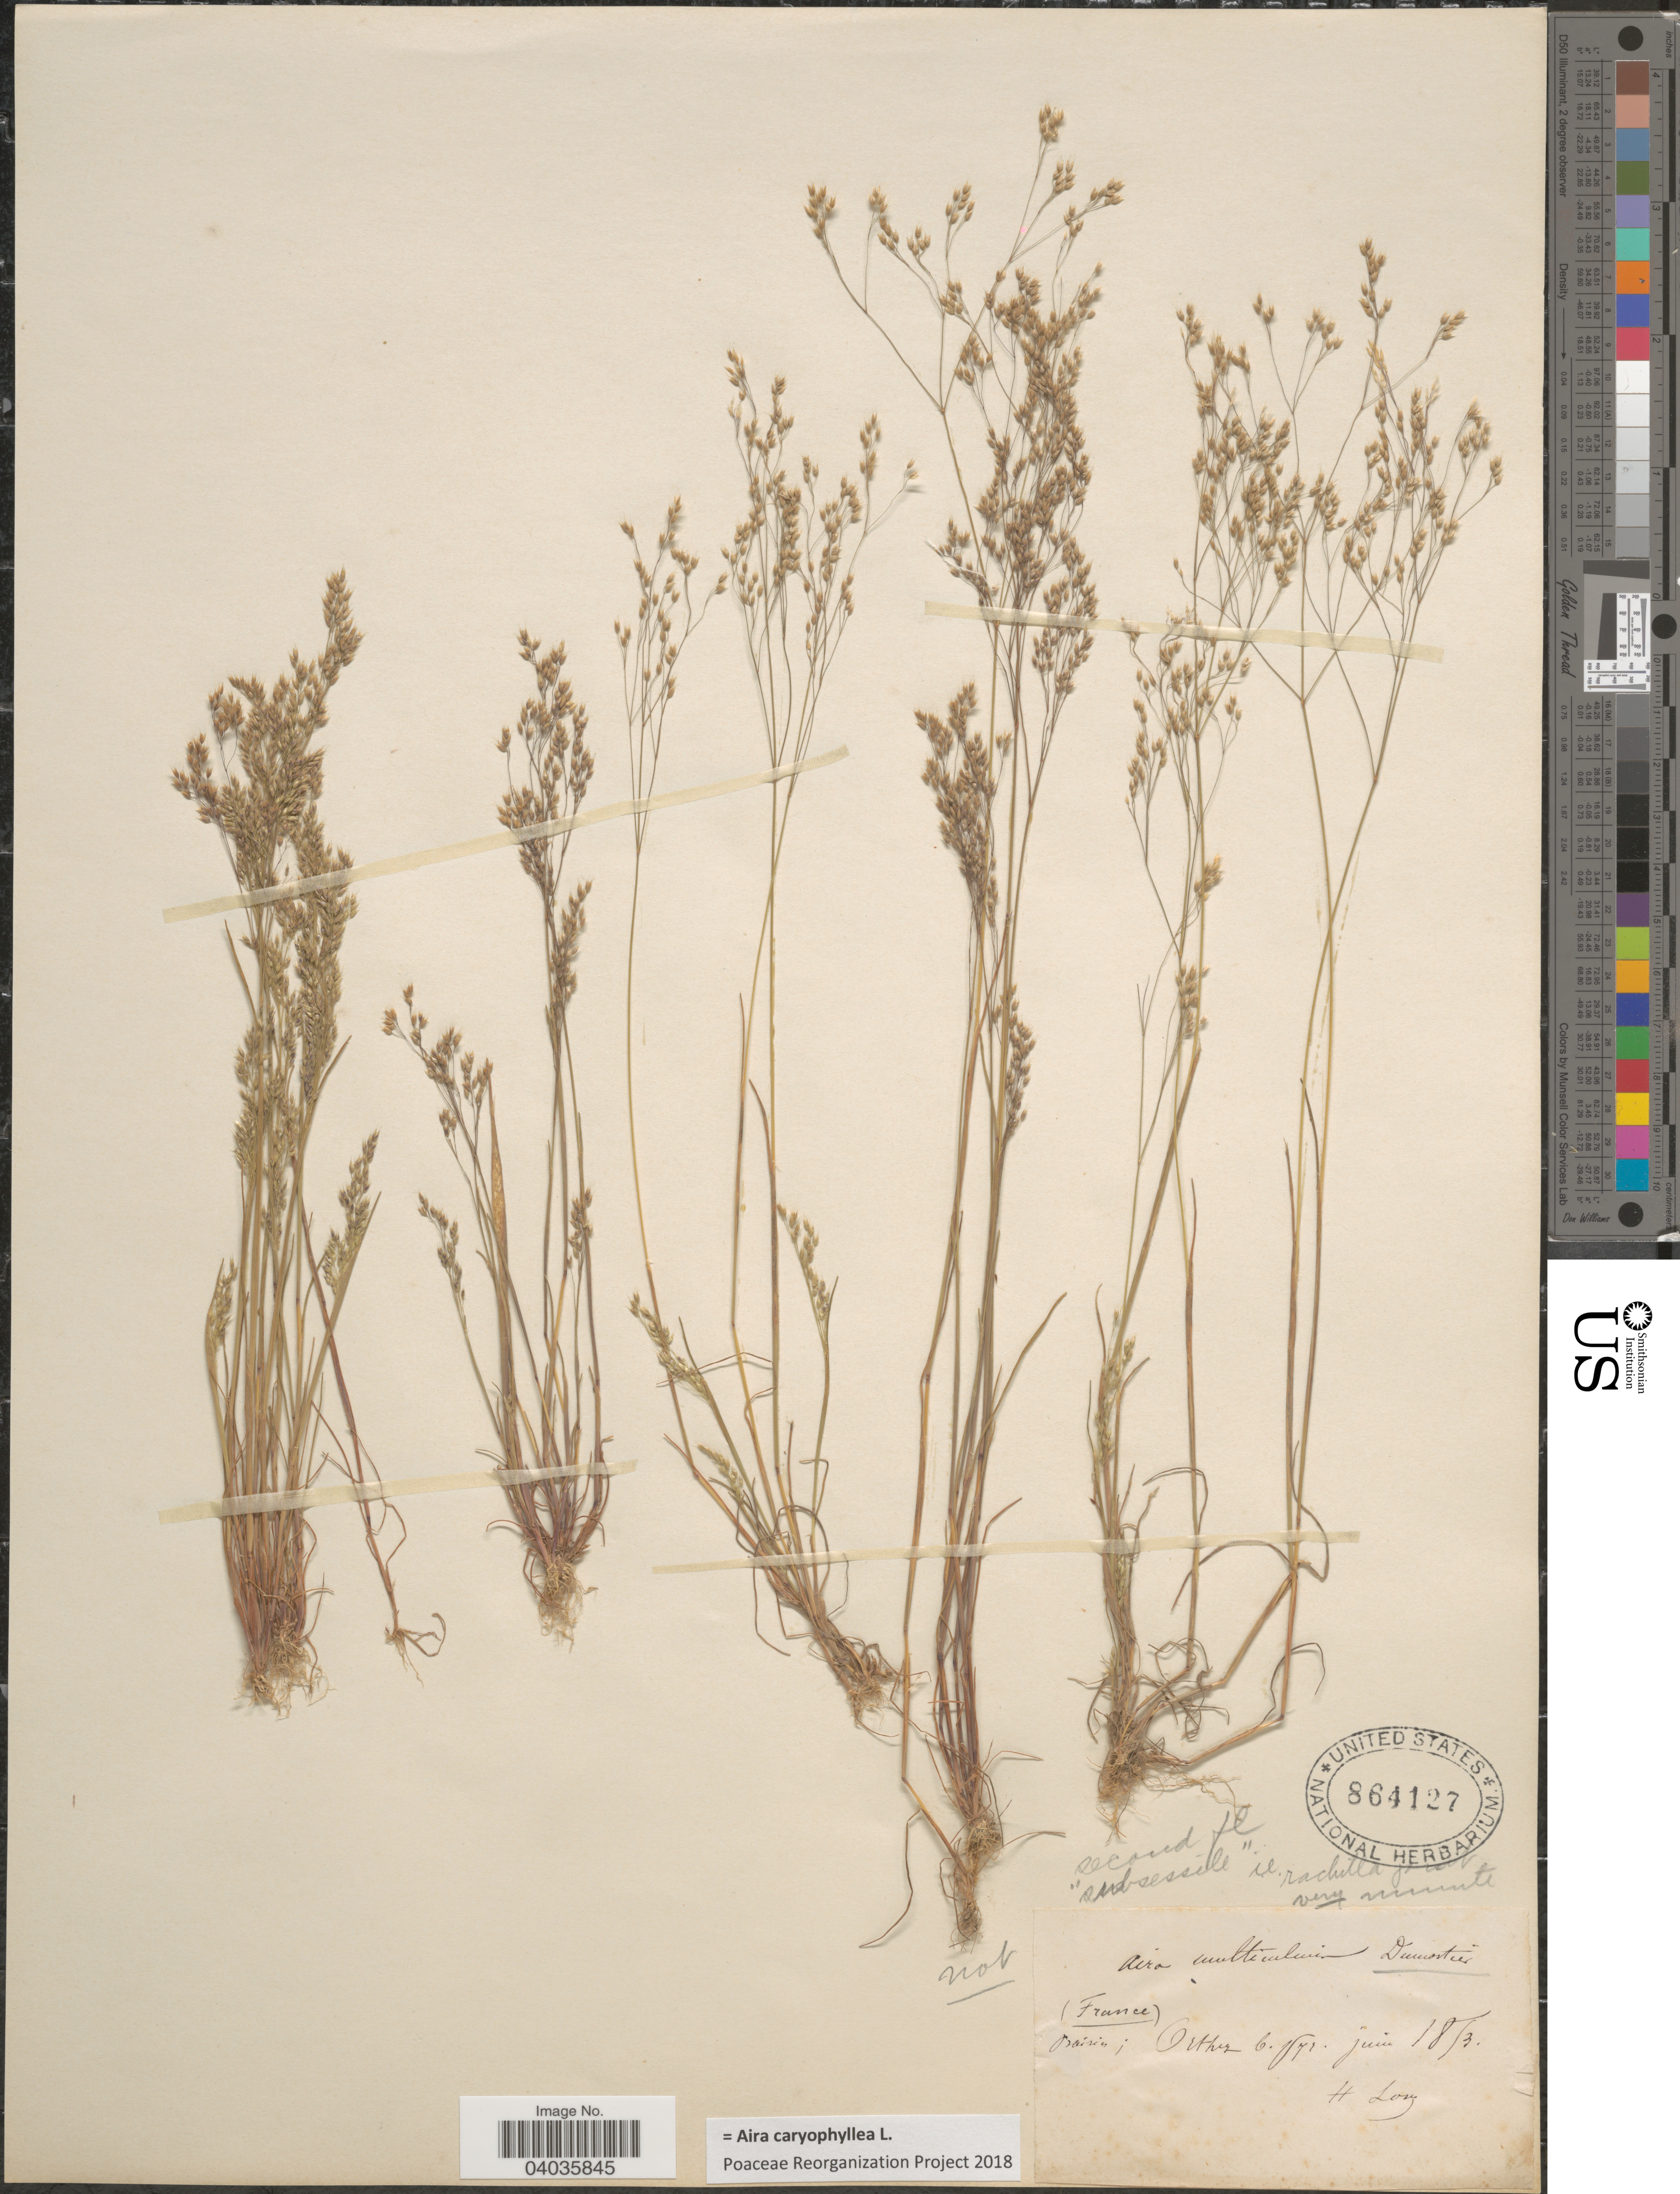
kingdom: Plantae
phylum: Tracheophyta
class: Liliopsida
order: Poales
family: Poaceae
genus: Aira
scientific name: Aira caryophyllea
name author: L.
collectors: H. Lory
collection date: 1873-06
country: France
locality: Boivin; Orthez b. Pyr.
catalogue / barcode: US 864127